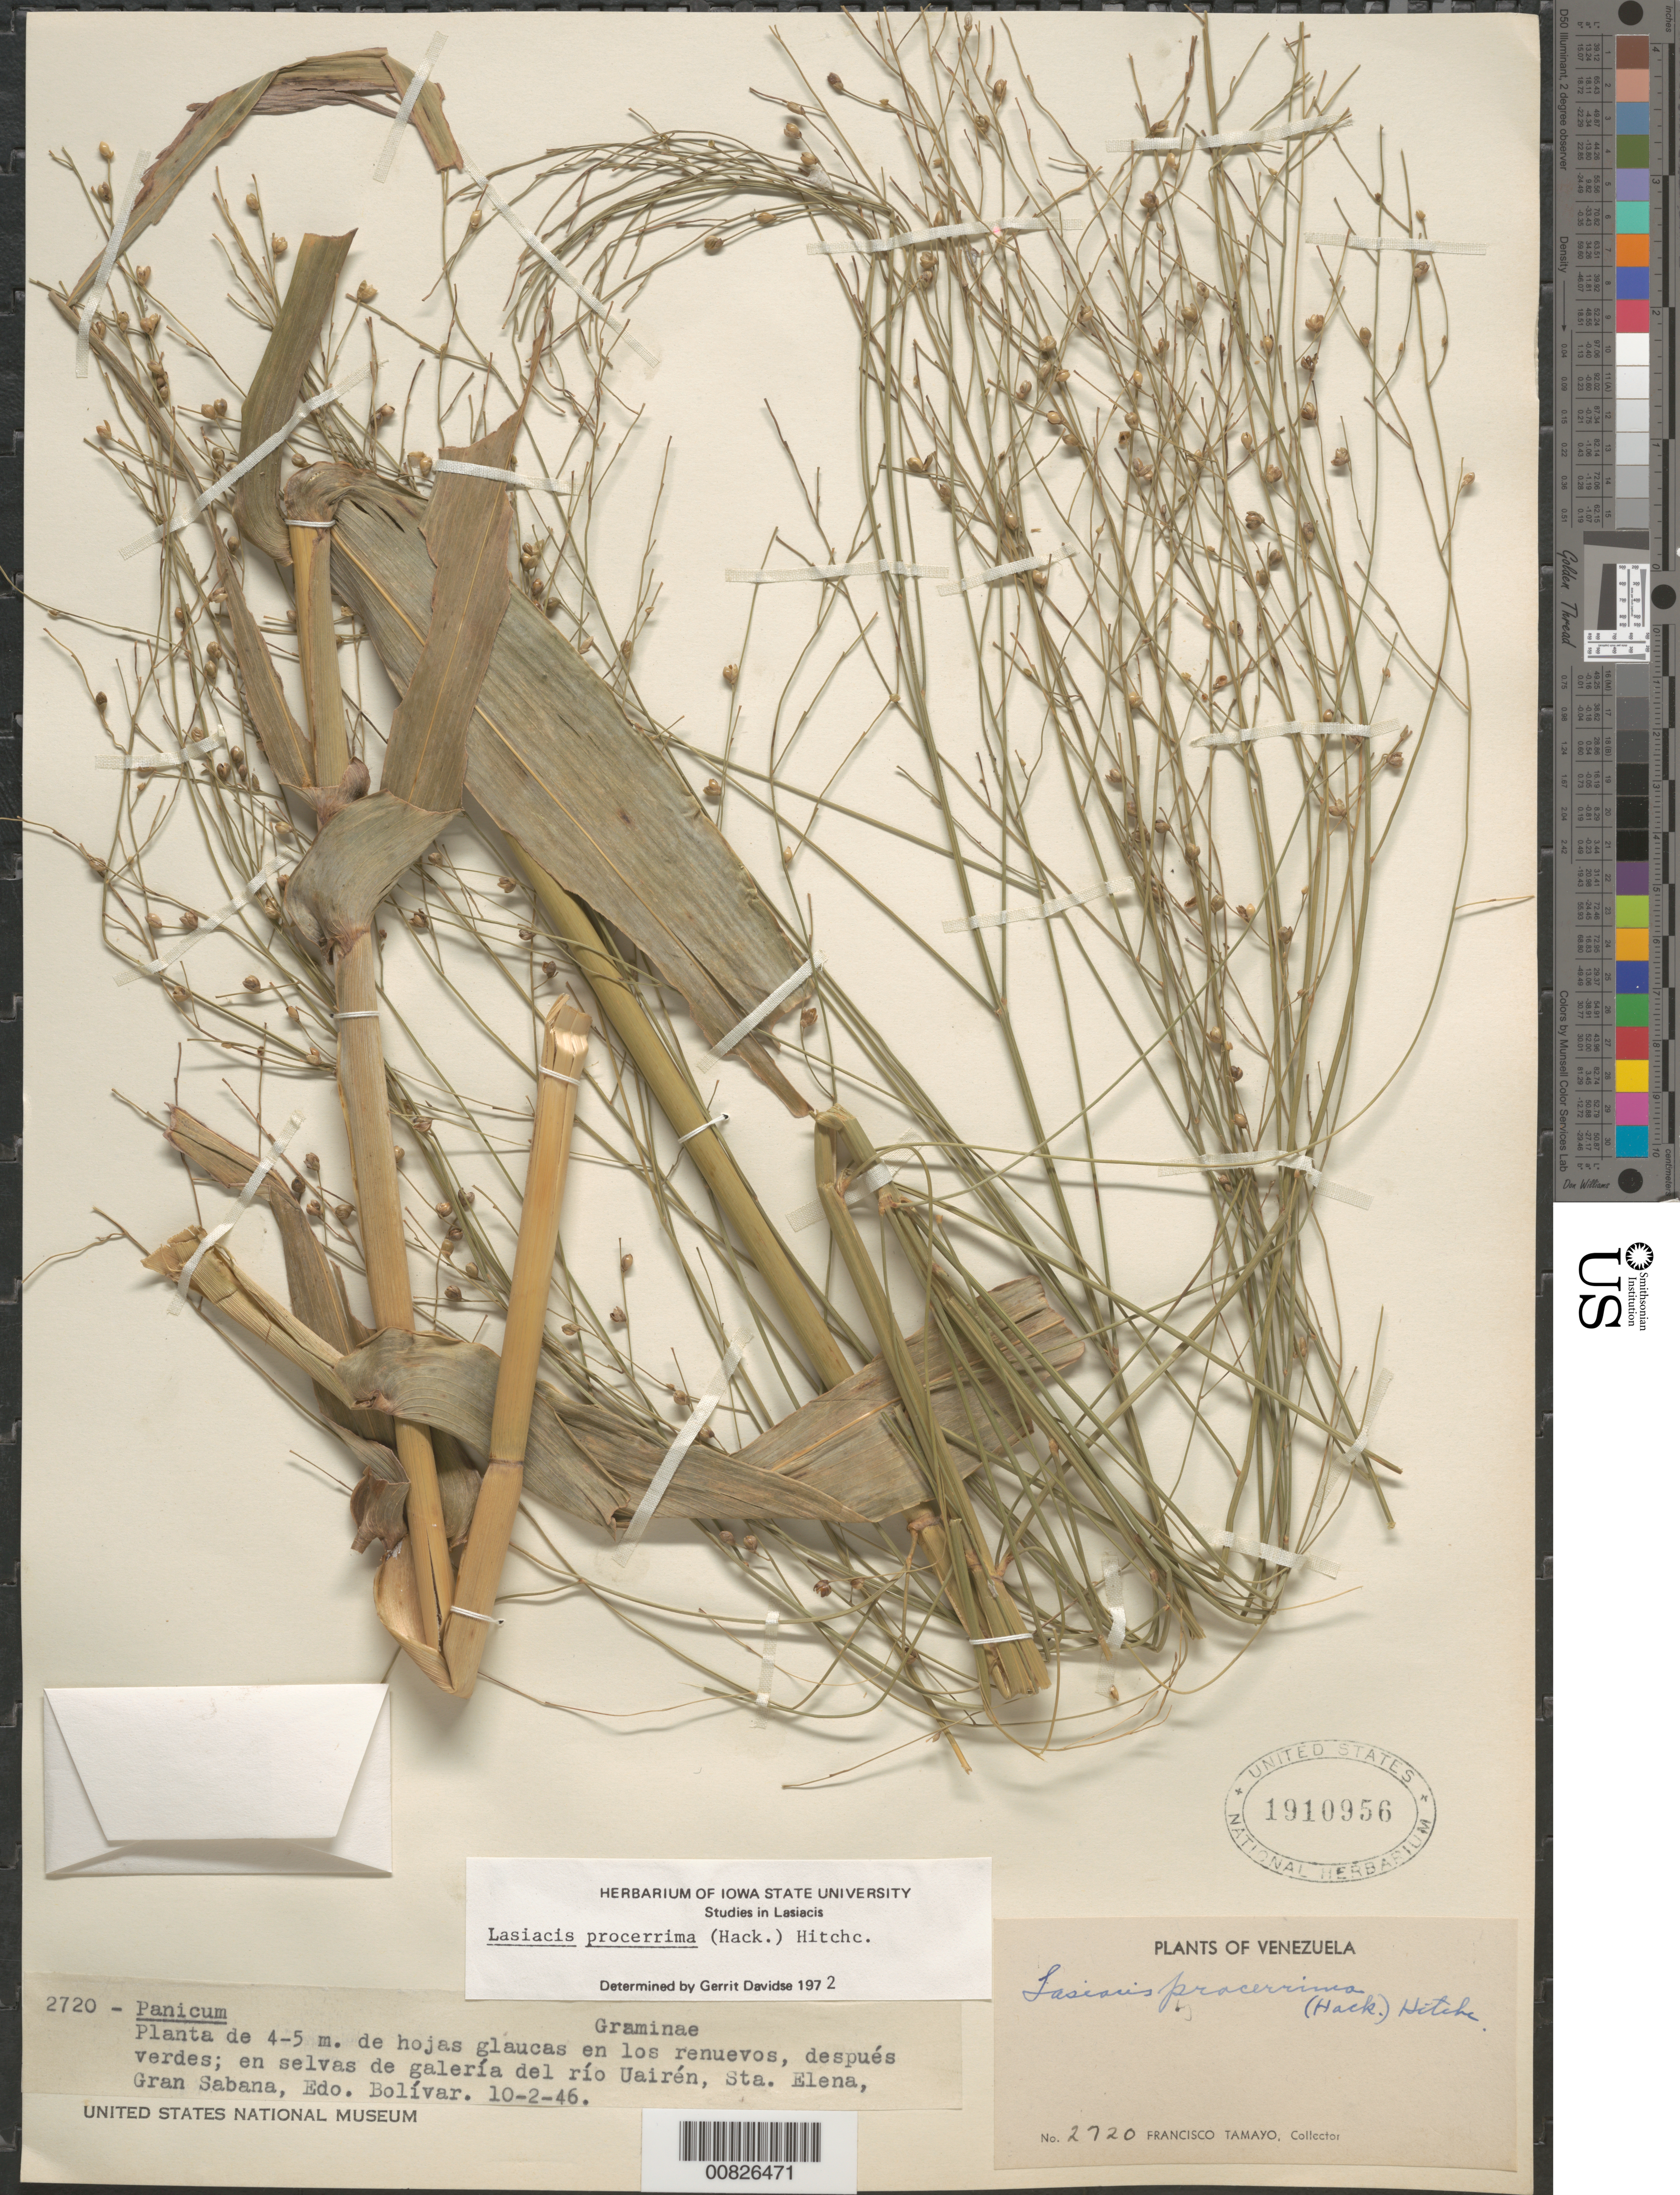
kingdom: Plantae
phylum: Tracheophyta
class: Liliopsida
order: Poales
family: Poaceae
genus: Lasiacis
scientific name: Lasiacis procerrima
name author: (Hack.) Hitchc.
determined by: Davidse, Gerrit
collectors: F. Tamayo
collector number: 2727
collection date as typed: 10-Feb-46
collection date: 1946-02-10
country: Venezuela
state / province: Bolívar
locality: Gran Sabana, Sta. Elena, Río Uairén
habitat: Gallery forest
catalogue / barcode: US 1910956